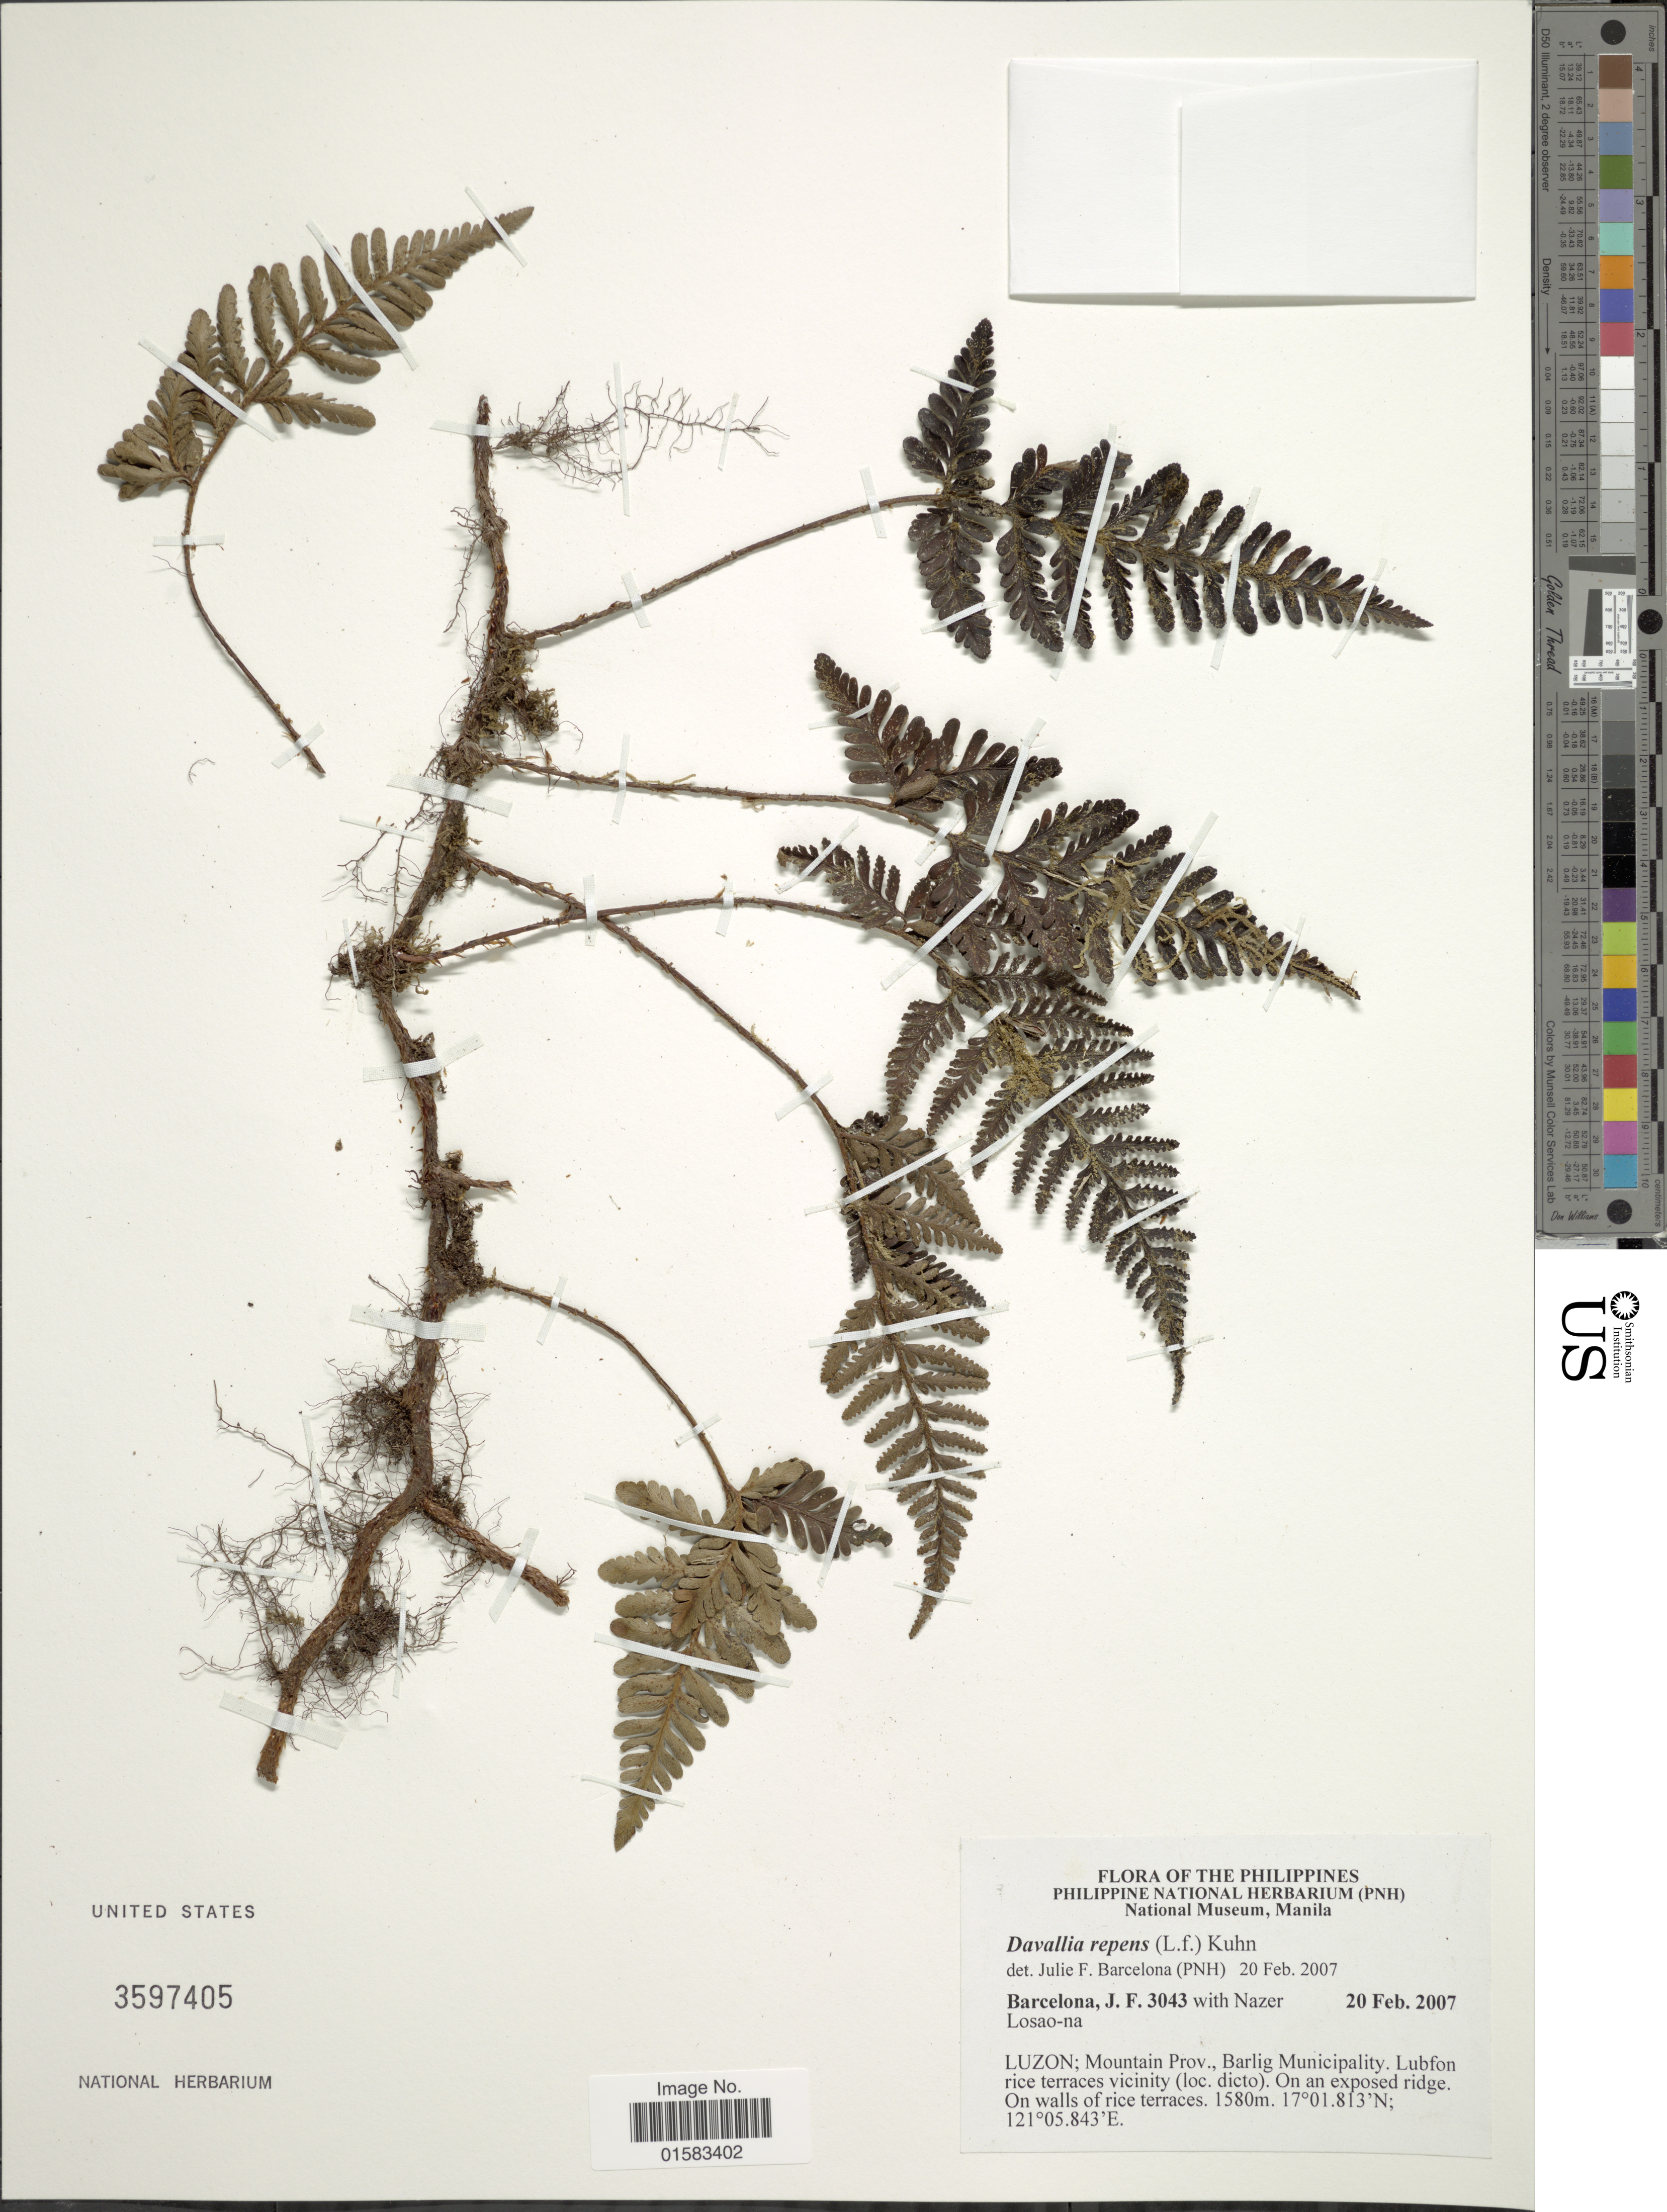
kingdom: Plantae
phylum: Tracheophyta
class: Polypodiopsida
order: Polypodiales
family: Davalliaceae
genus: Davallia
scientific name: Davallia repens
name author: (L. f.) Kuhn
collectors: J. F. Barcelona & N. Losao-na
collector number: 3043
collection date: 2007-02-20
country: Philippines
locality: Luzon: Mountain Prov., Barlig Municipality Lubfon rice terraces vicinity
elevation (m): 1580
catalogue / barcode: US 3597405